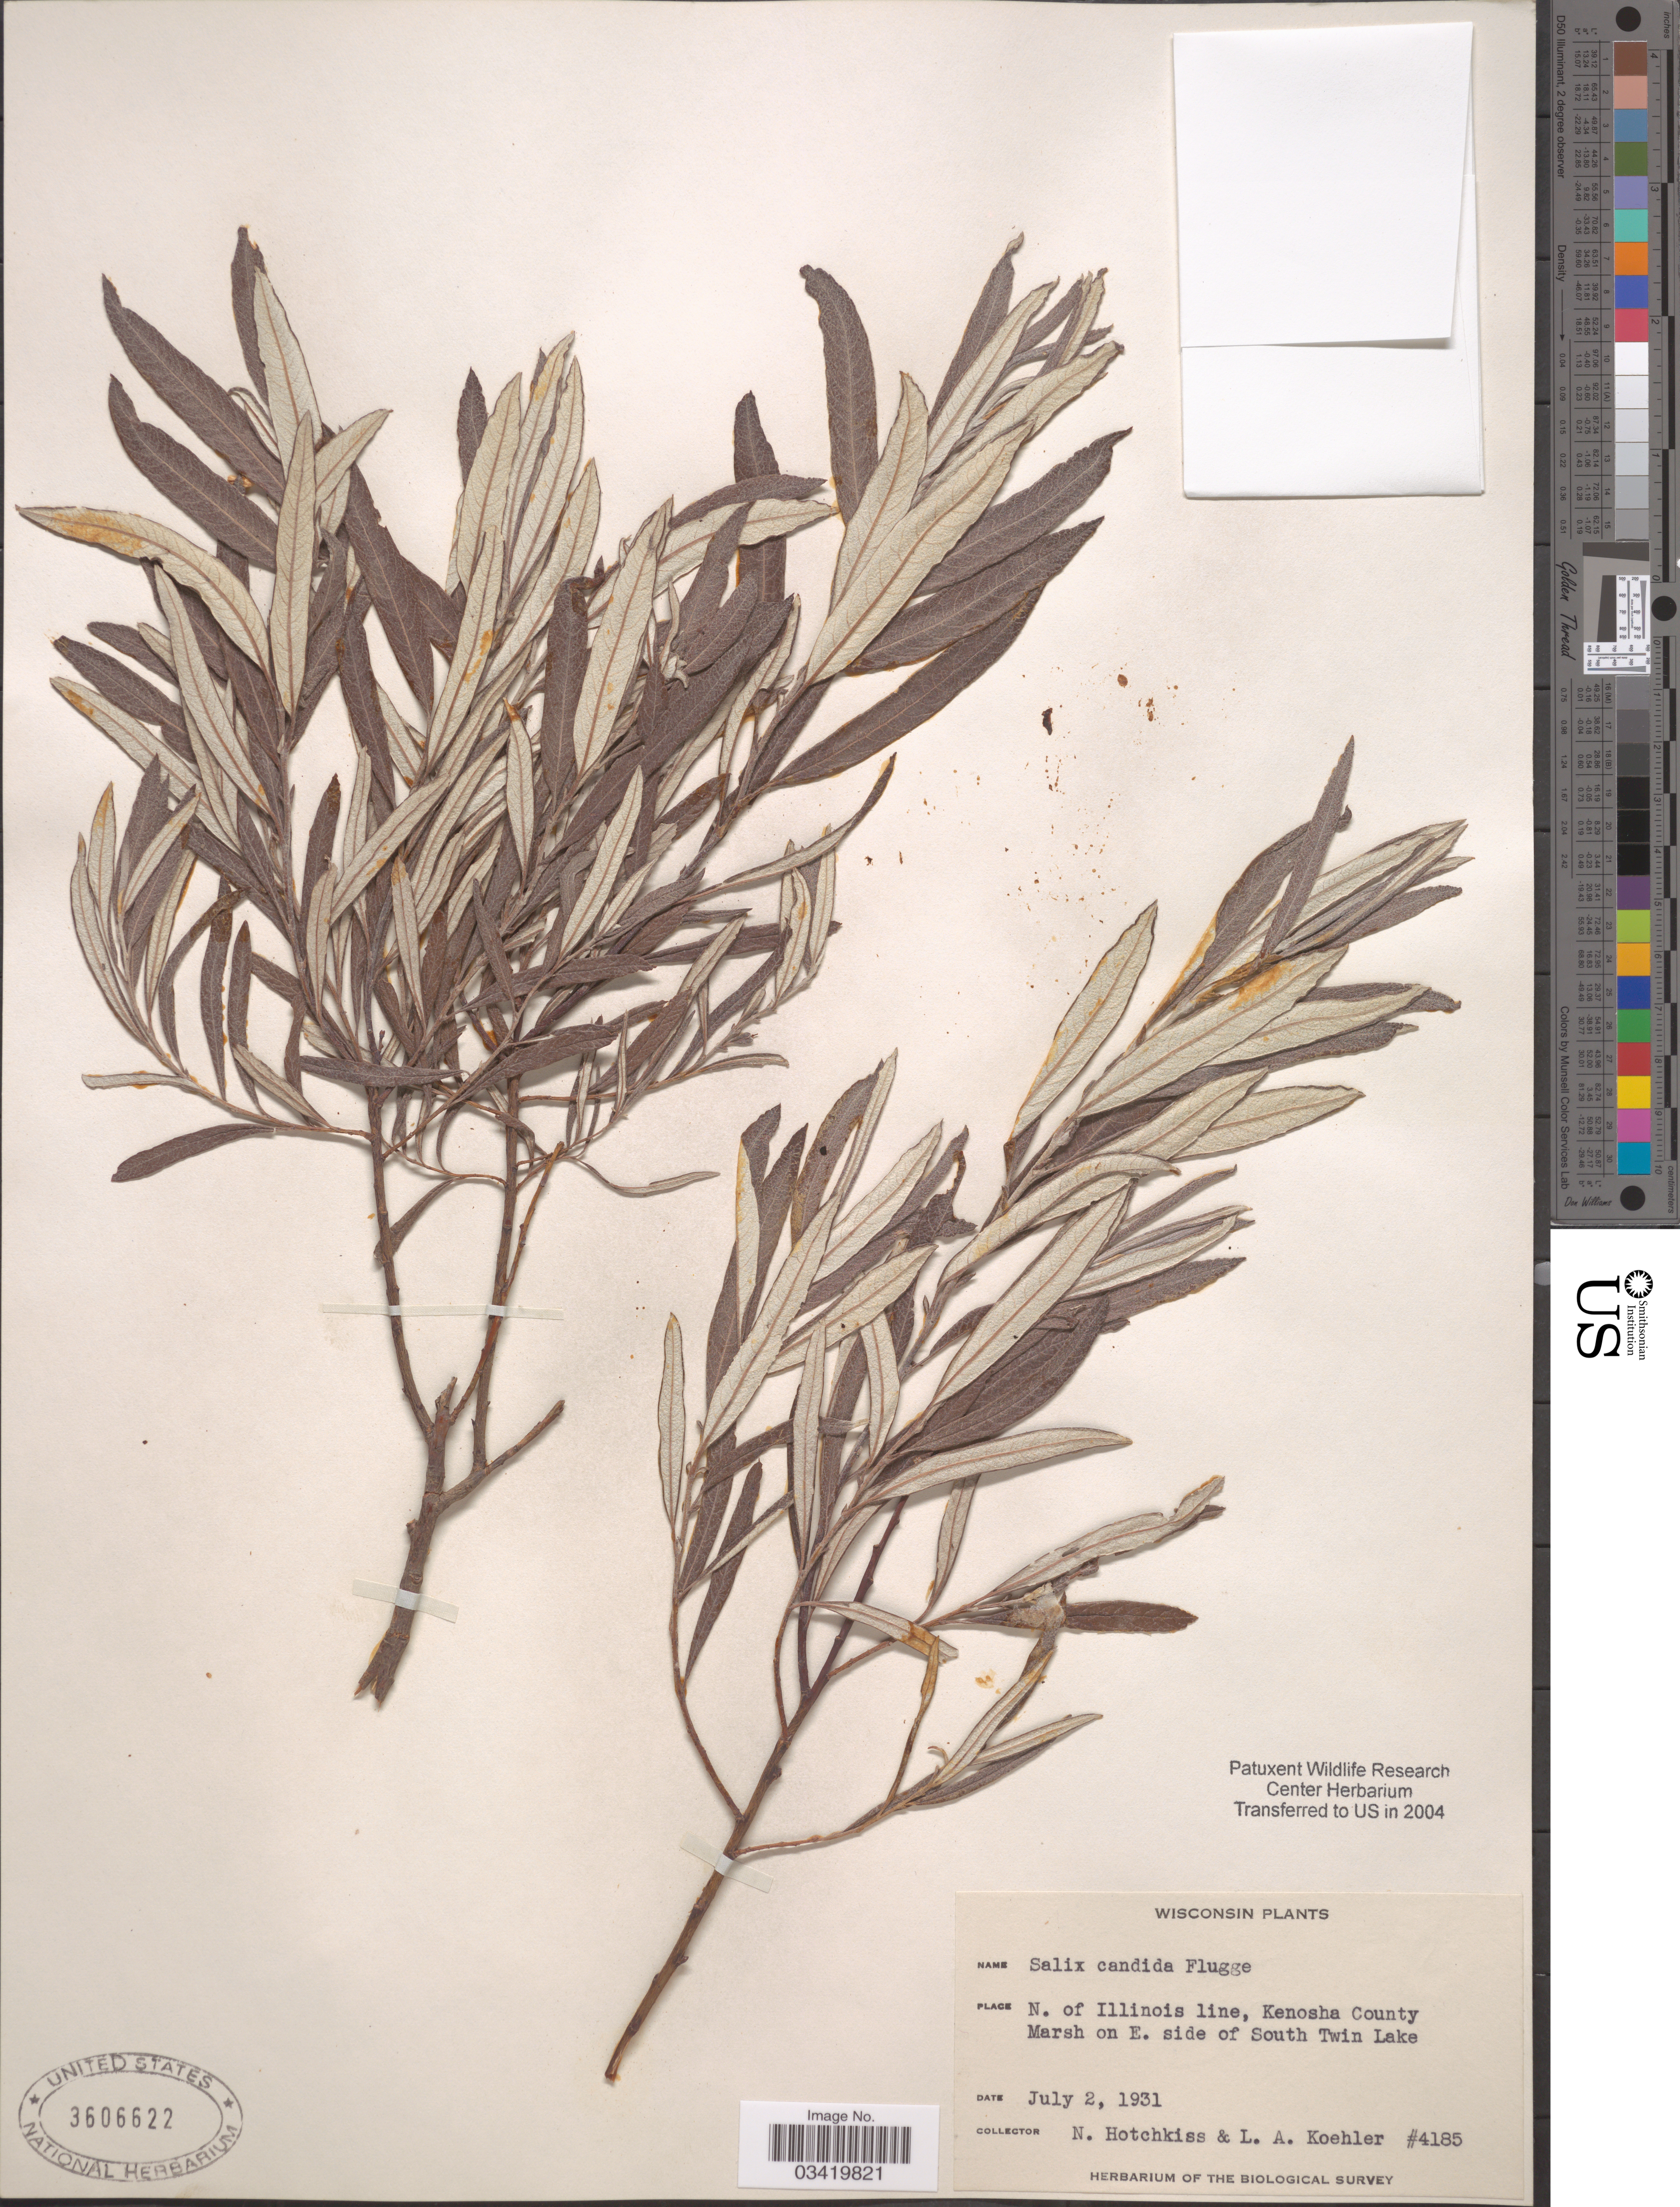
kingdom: Plantae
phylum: Tracheophyta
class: Magnoliopsida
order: Malpighiales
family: Salicaceae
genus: Salix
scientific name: Salix candida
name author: Flüggé ex Willd.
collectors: N. Hotchkiss & L. Koehler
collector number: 4185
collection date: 1931-07-02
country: United States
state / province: Wisconsin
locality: N. of Illinois line, Kenosha County. Marsh on E. side of South Twin Lake.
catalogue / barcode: US 3606622